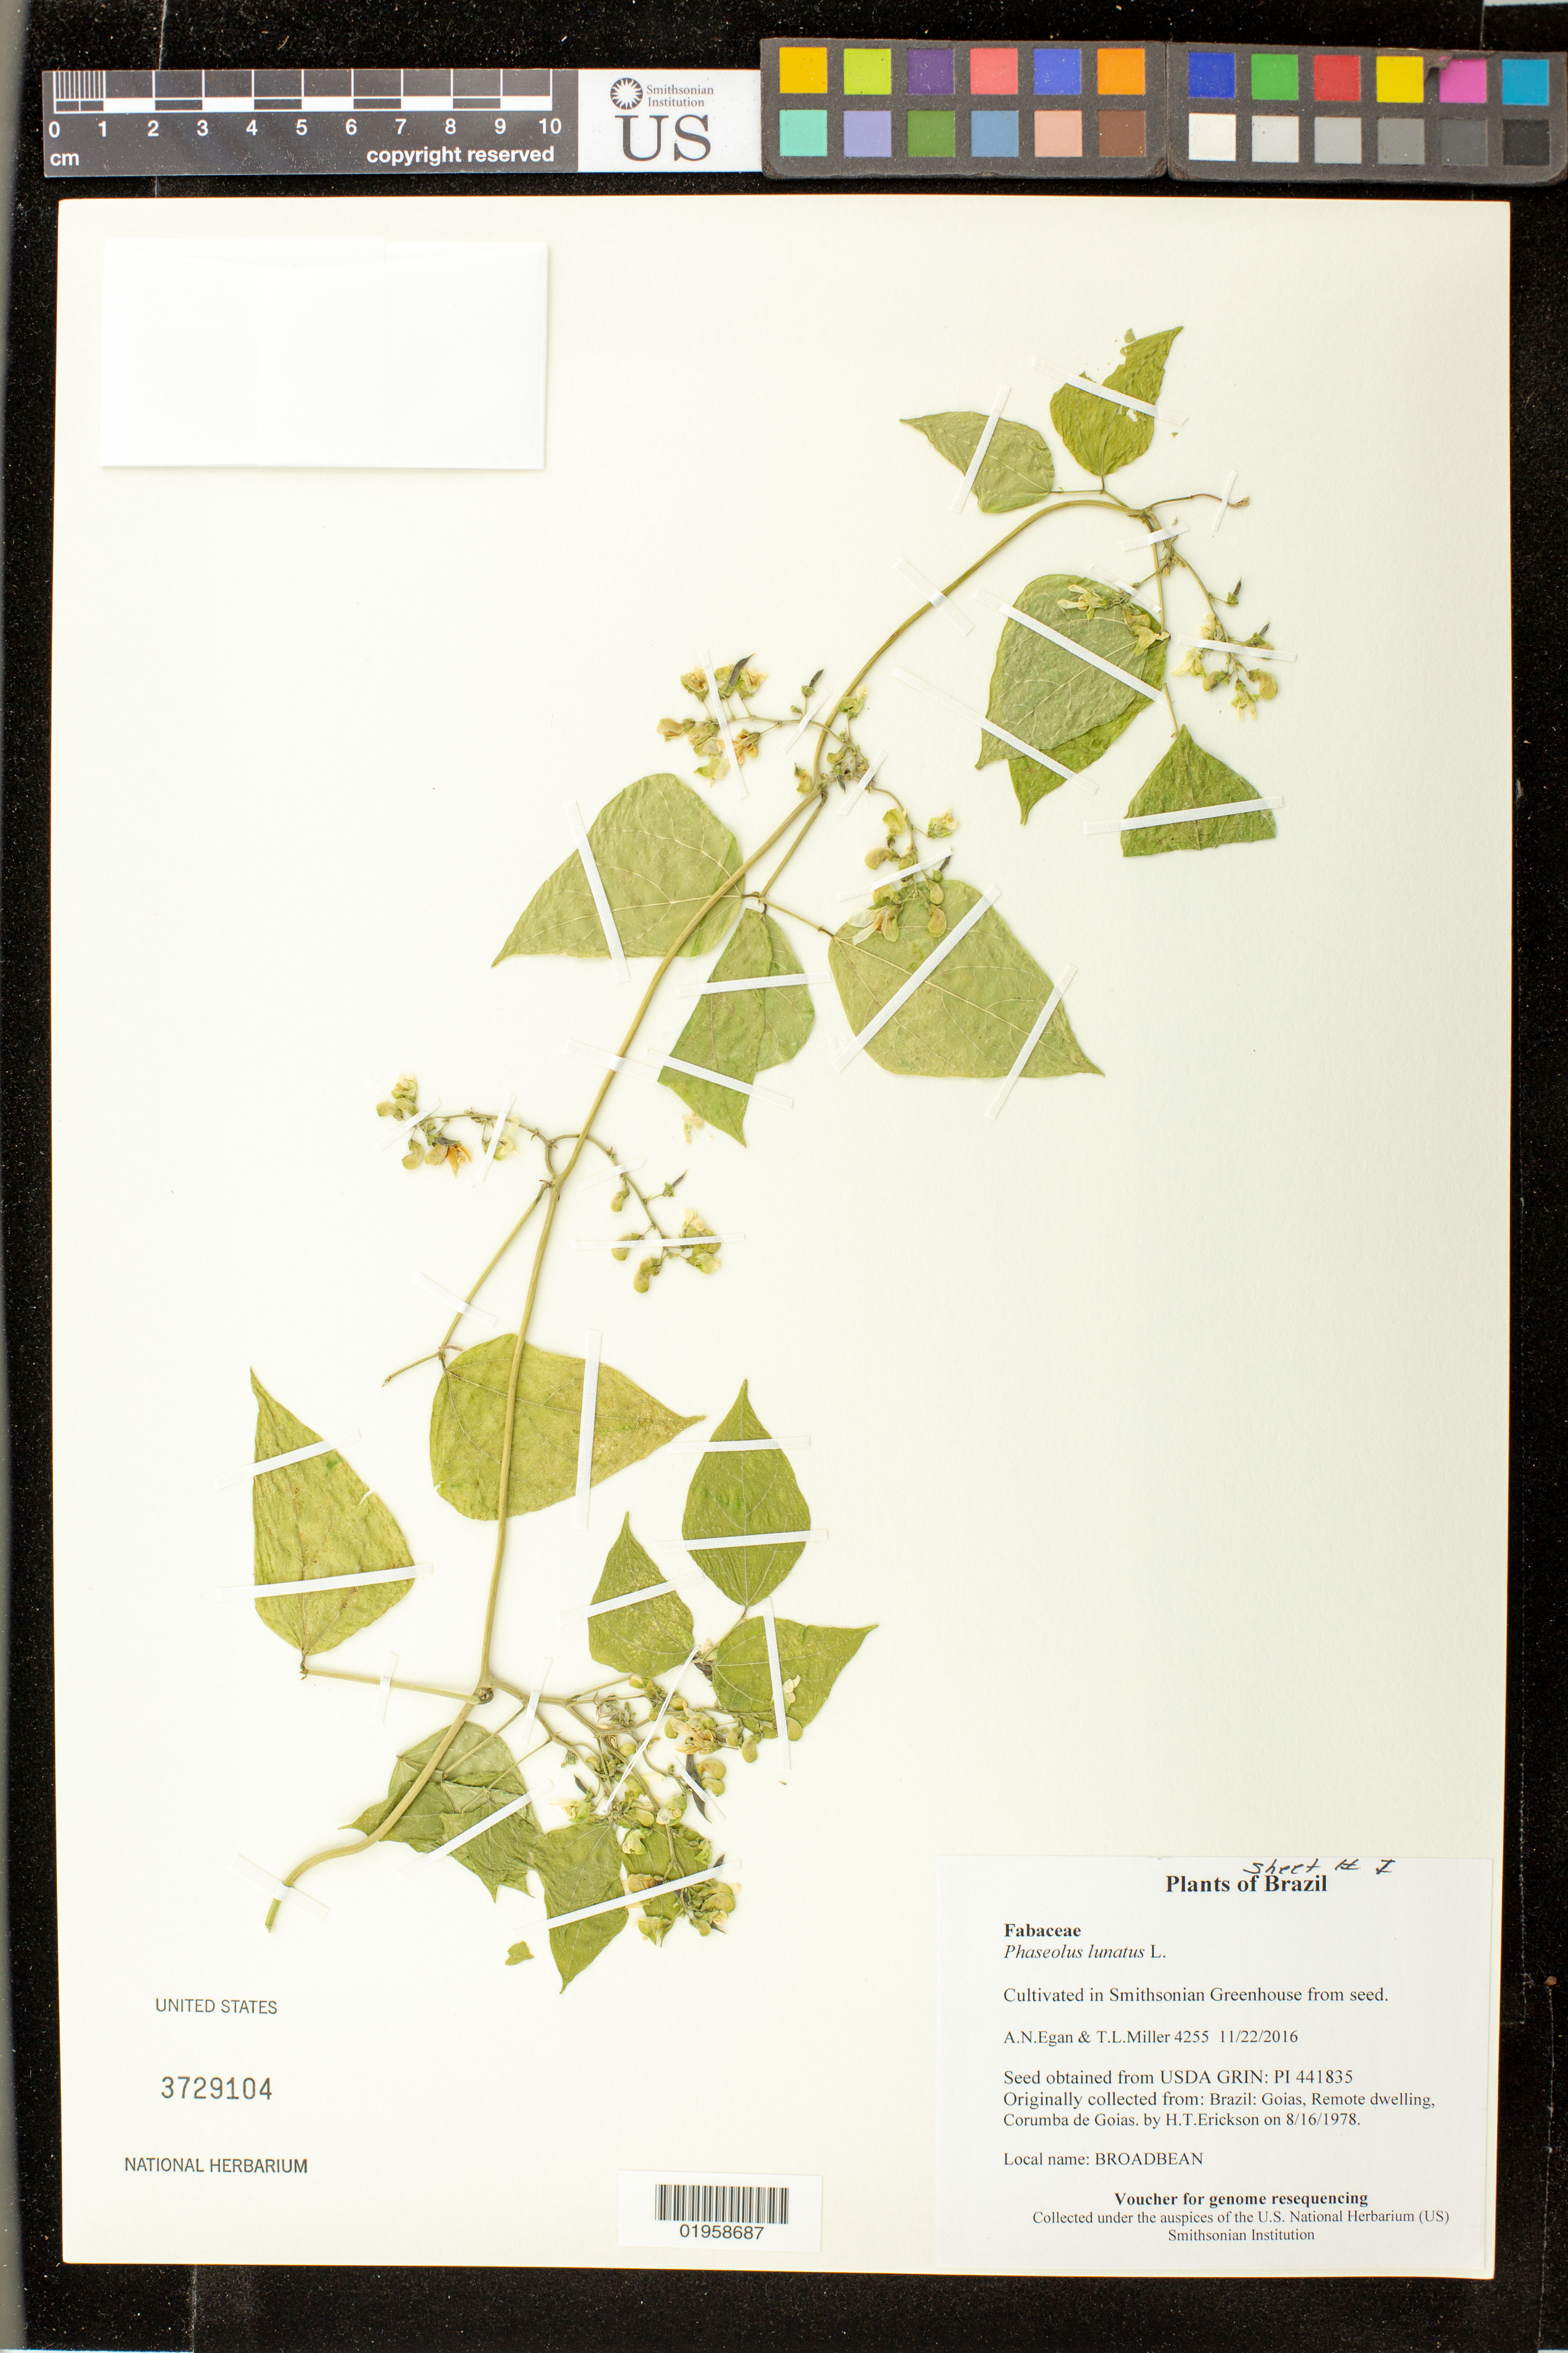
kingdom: Plantae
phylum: Tracheophyta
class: Magnoliopsida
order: Fabales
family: Fabaceae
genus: Phaseolus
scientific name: Phaseolus lunatus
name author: L.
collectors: A. N. Egan & T. L. Miller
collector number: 4255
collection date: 2016-11-22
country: United States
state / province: Maryland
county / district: Prince George's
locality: Smithsonian's Museum Support Ctr; 4210 Suitland Pkwy., NMNH Botany Research Greenhouses. Suitland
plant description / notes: Originally collected in Brazil, Goias, remote dwelling, Corumba de Goias on 1978-08-16. H.T.Erickson (collector); Grown from seed acquired from the USDA's GRIN seed bank.; Broadbean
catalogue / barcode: US 3729104